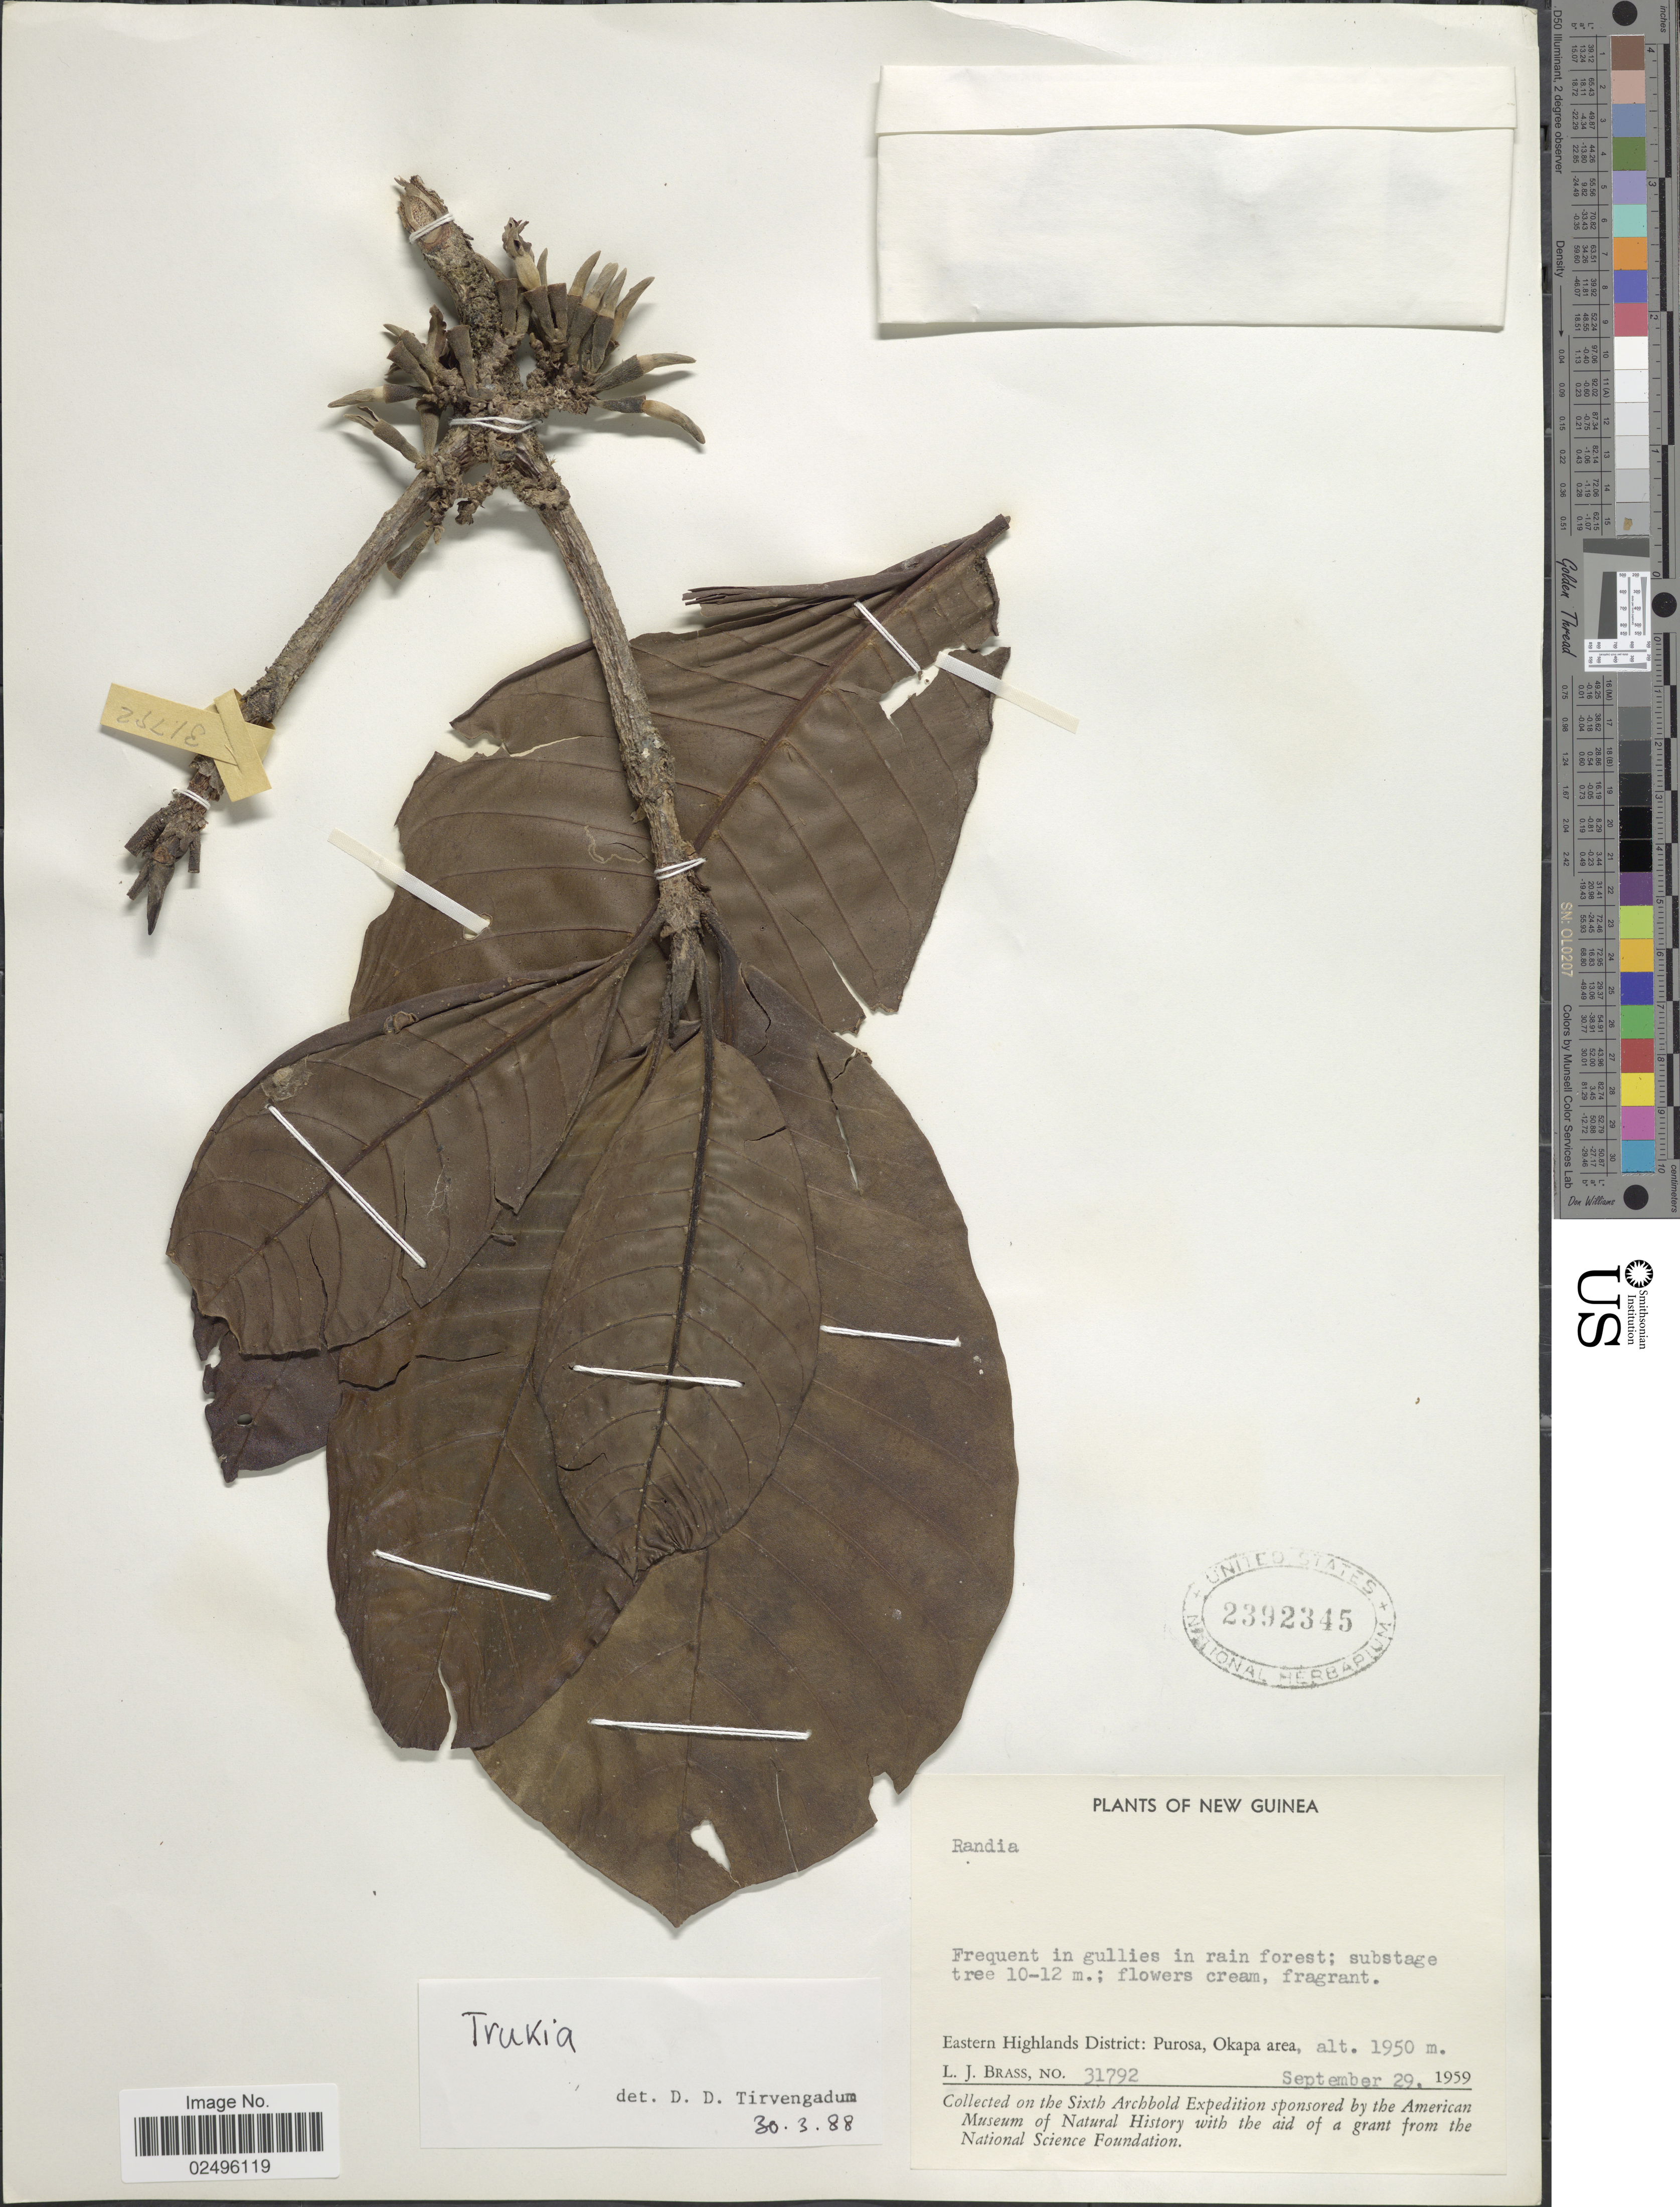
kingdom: Plantae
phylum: Tracheophyta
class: Magnoliopsida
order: Gentianales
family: Rubiaceae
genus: Trukia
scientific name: Trukia sp.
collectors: L. J. Brass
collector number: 31792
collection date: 1959-09-29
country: Papua New Guinea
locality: New Guinea, Frequent in gullies in rain forest; Eastern Highlands District: Purosa, Okapa area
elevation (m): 1950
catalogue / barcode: US 2392345